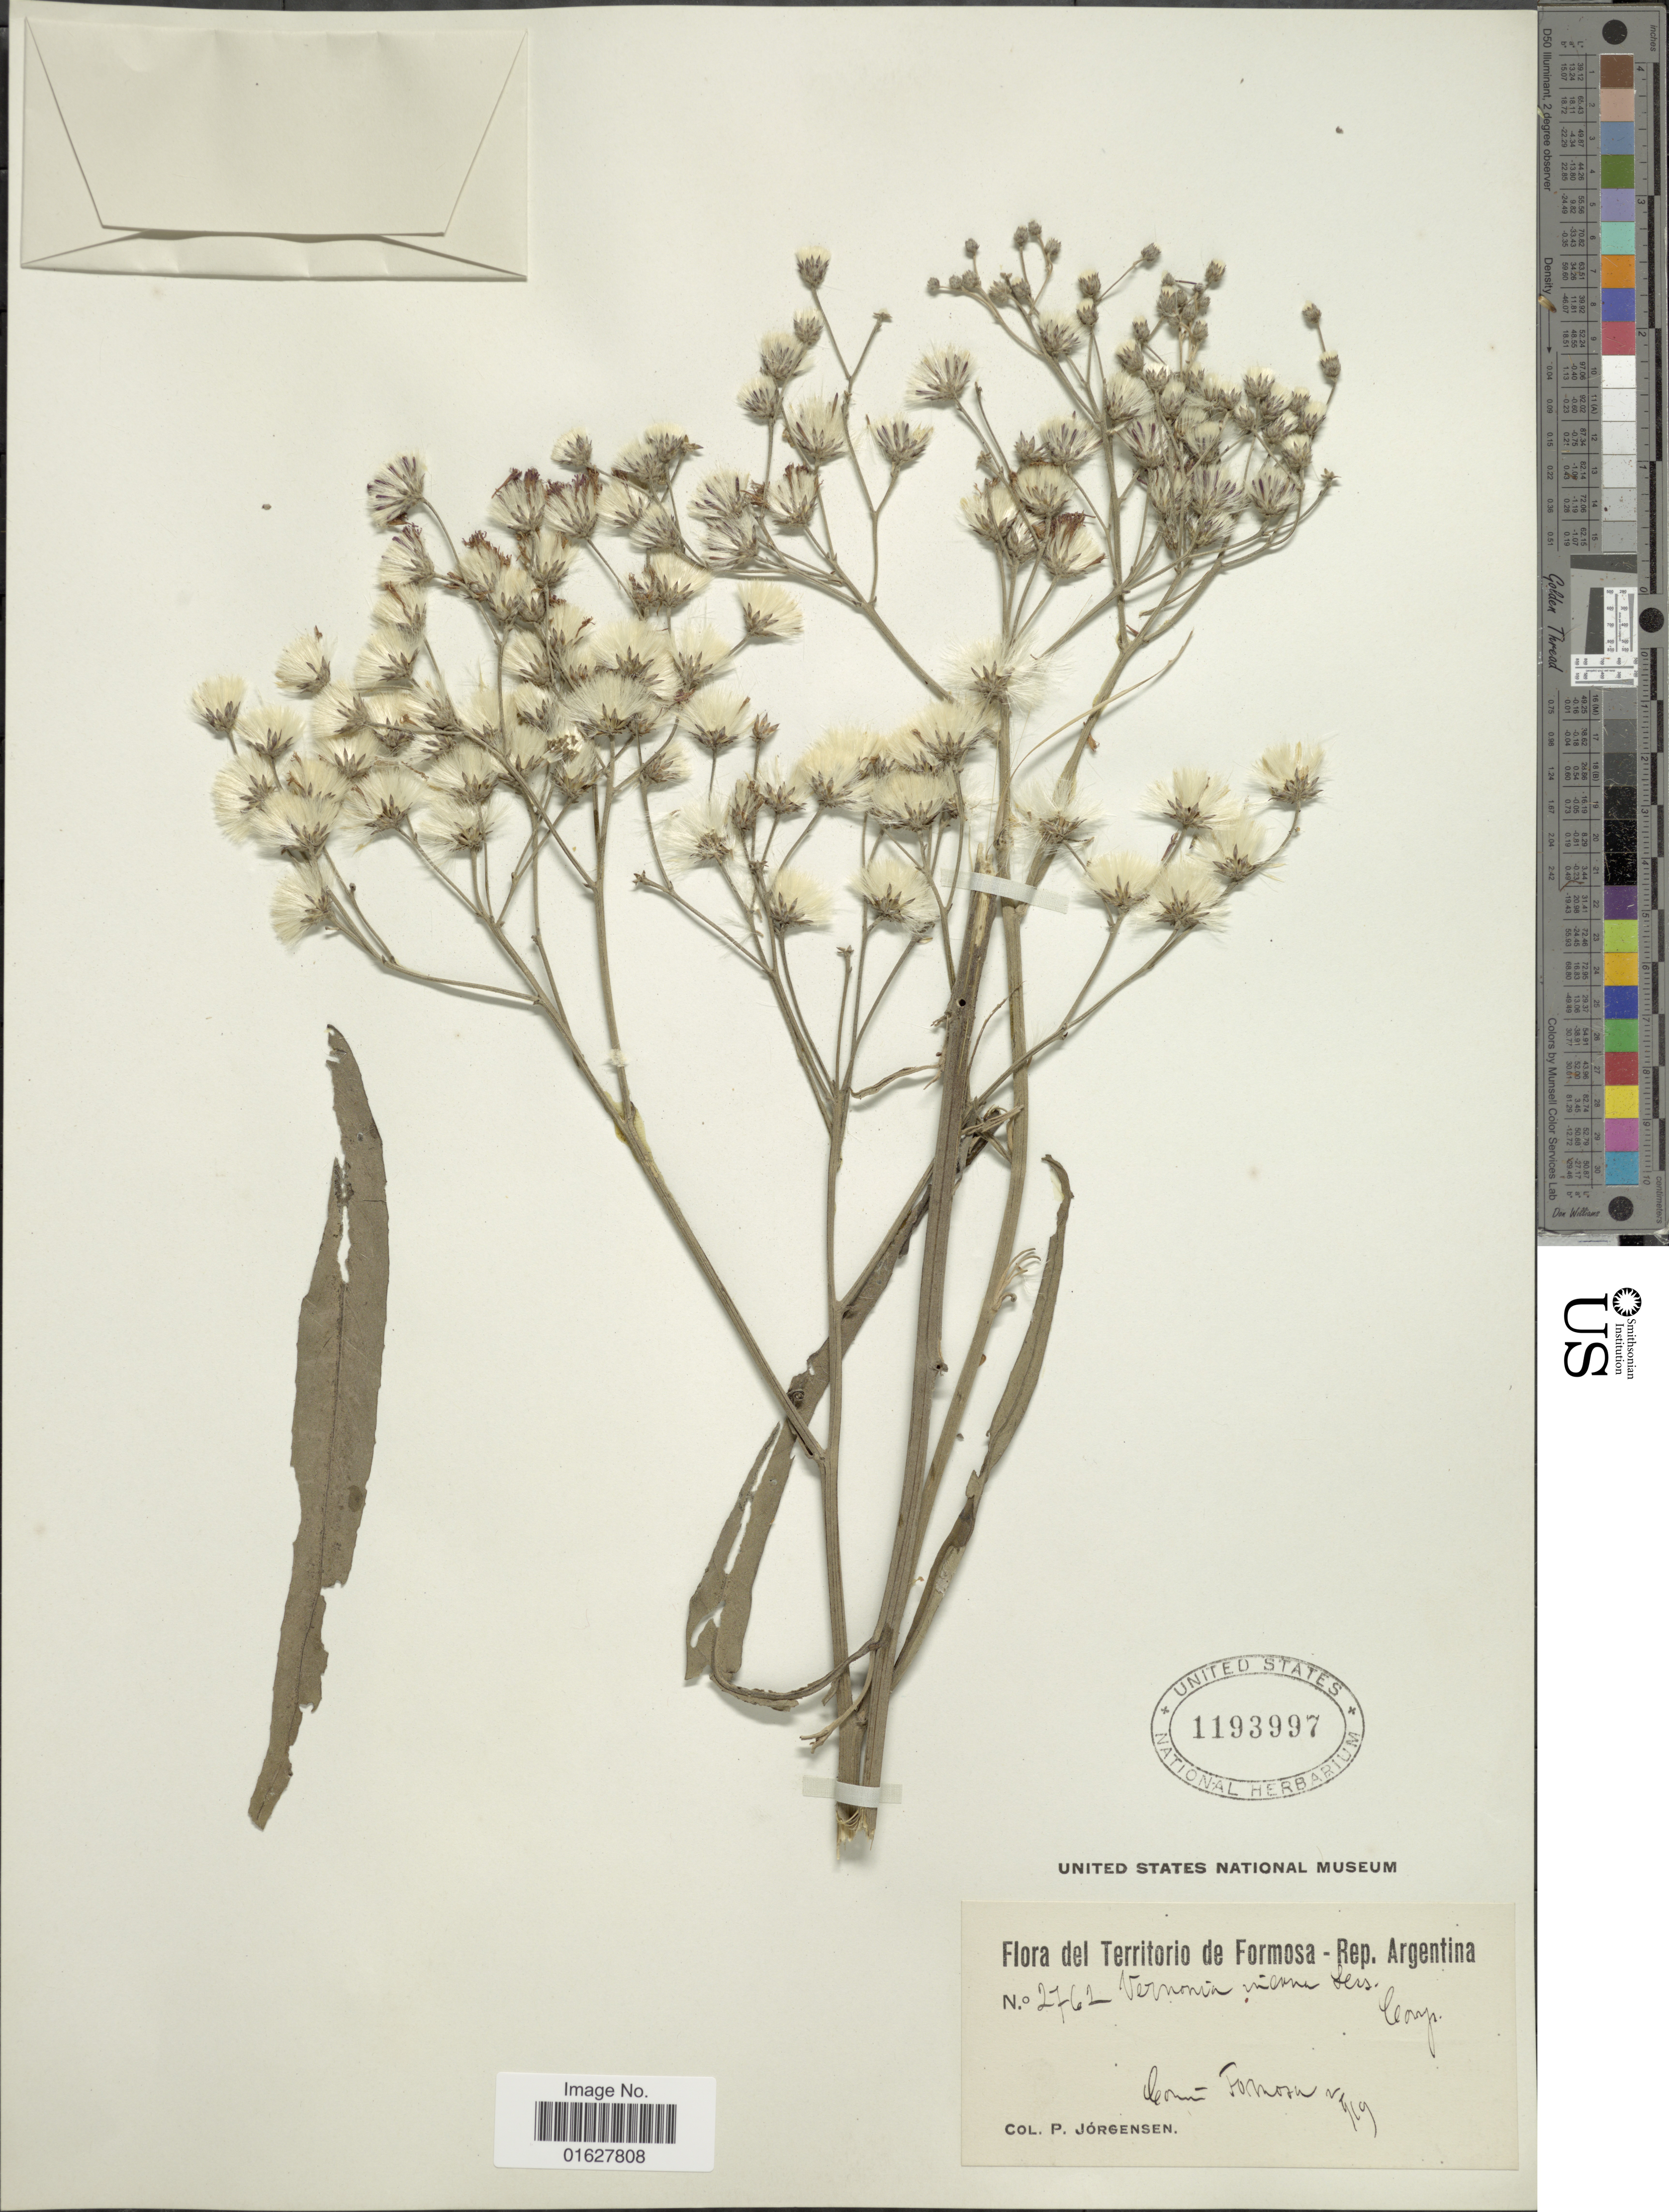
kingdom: Plantae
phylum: Tracheophyta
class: Magnoliopsida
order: Asterales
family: Asteraceae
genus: Vernonia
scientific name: Vernonia incana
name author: Less.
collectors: P. Jörgensen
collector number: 2762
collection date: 1919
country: Argentina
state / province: Formosa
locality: Comm- Formosa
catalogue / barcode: US 1193997